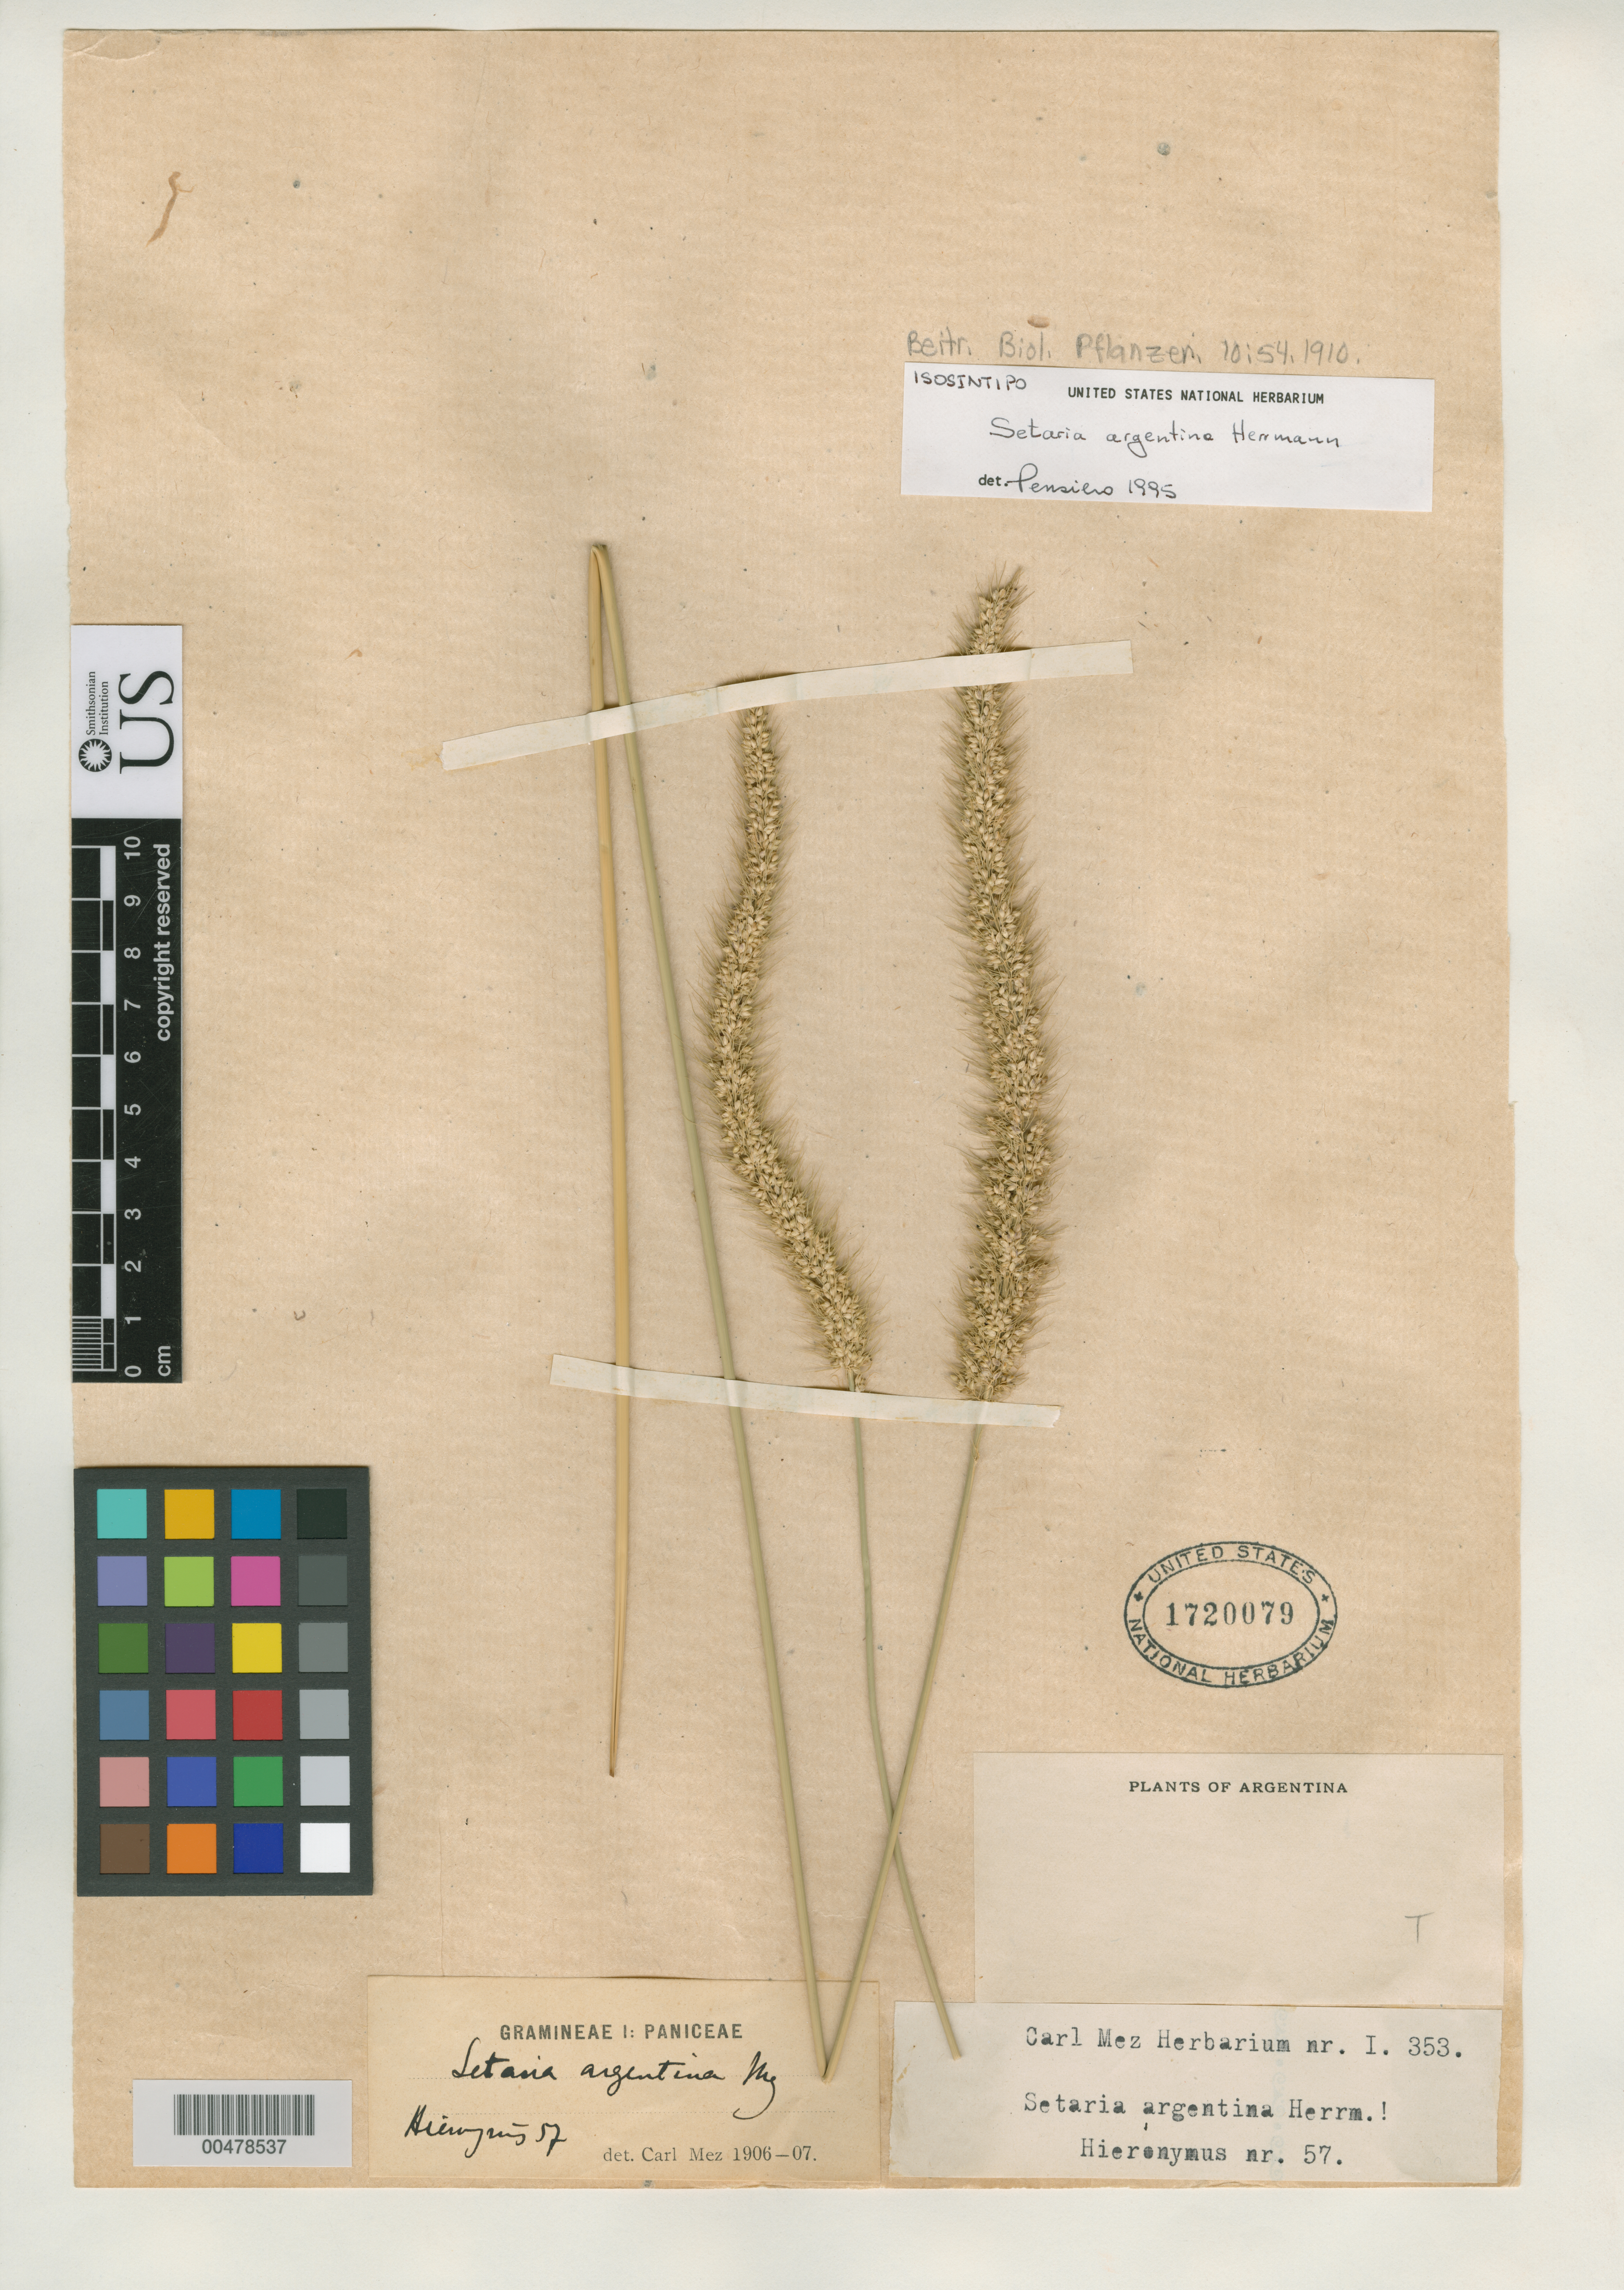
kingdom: Plantae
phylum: Tracheophyta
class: Liliopsida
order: Poales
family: Poaceae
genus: Setaria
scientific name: Setaria argentina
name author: R.A.W. Herrm.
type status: Isosyntype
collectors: G. H. Hieronymus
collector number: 57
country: Argentina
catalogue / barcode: US 120079